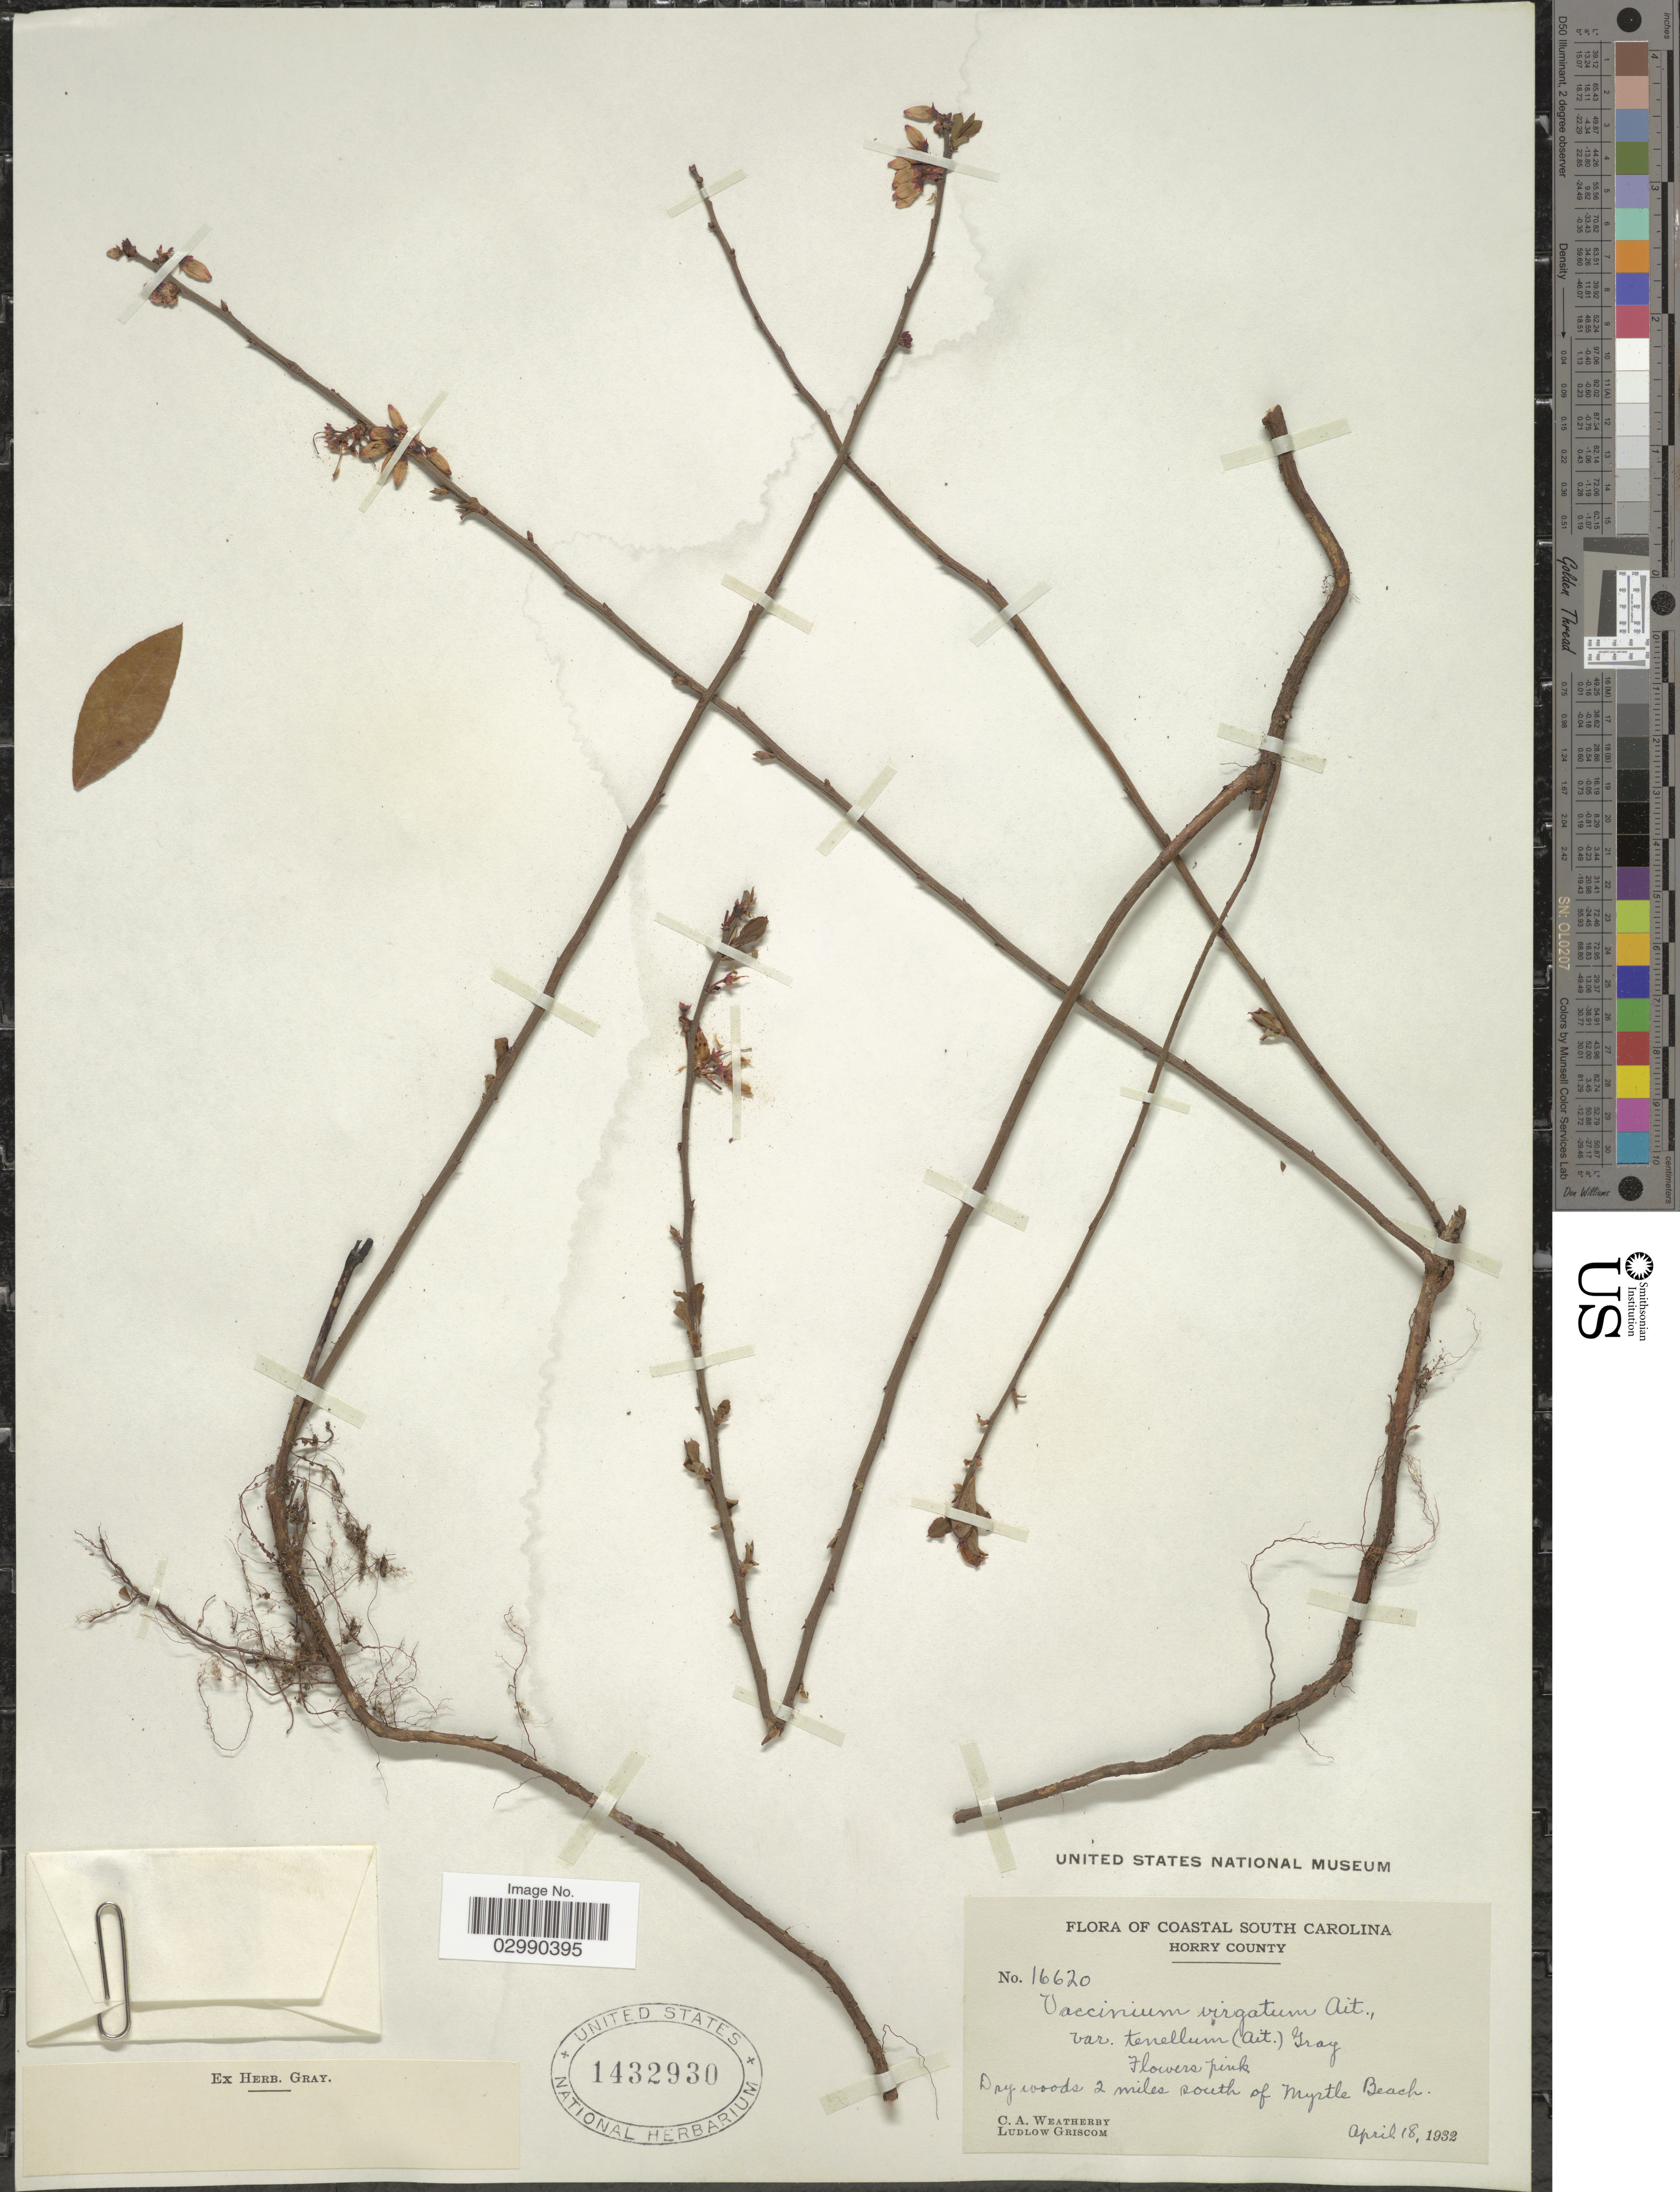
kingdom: Plantae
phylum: Tracheophyta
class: Magnoliopsida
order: Ericales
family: Ericaceae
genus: Vaccinium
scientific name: Vaccinium virgatum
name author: Aiton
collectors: C. A. Weatherby & L. Griscom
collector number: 16620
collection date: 1932-04-18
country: United States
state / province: South Carolina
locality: Coastal South Carolina, Horry County, Dry woods 2 miles south of Myrtle Beach.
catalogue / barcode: US 1432930